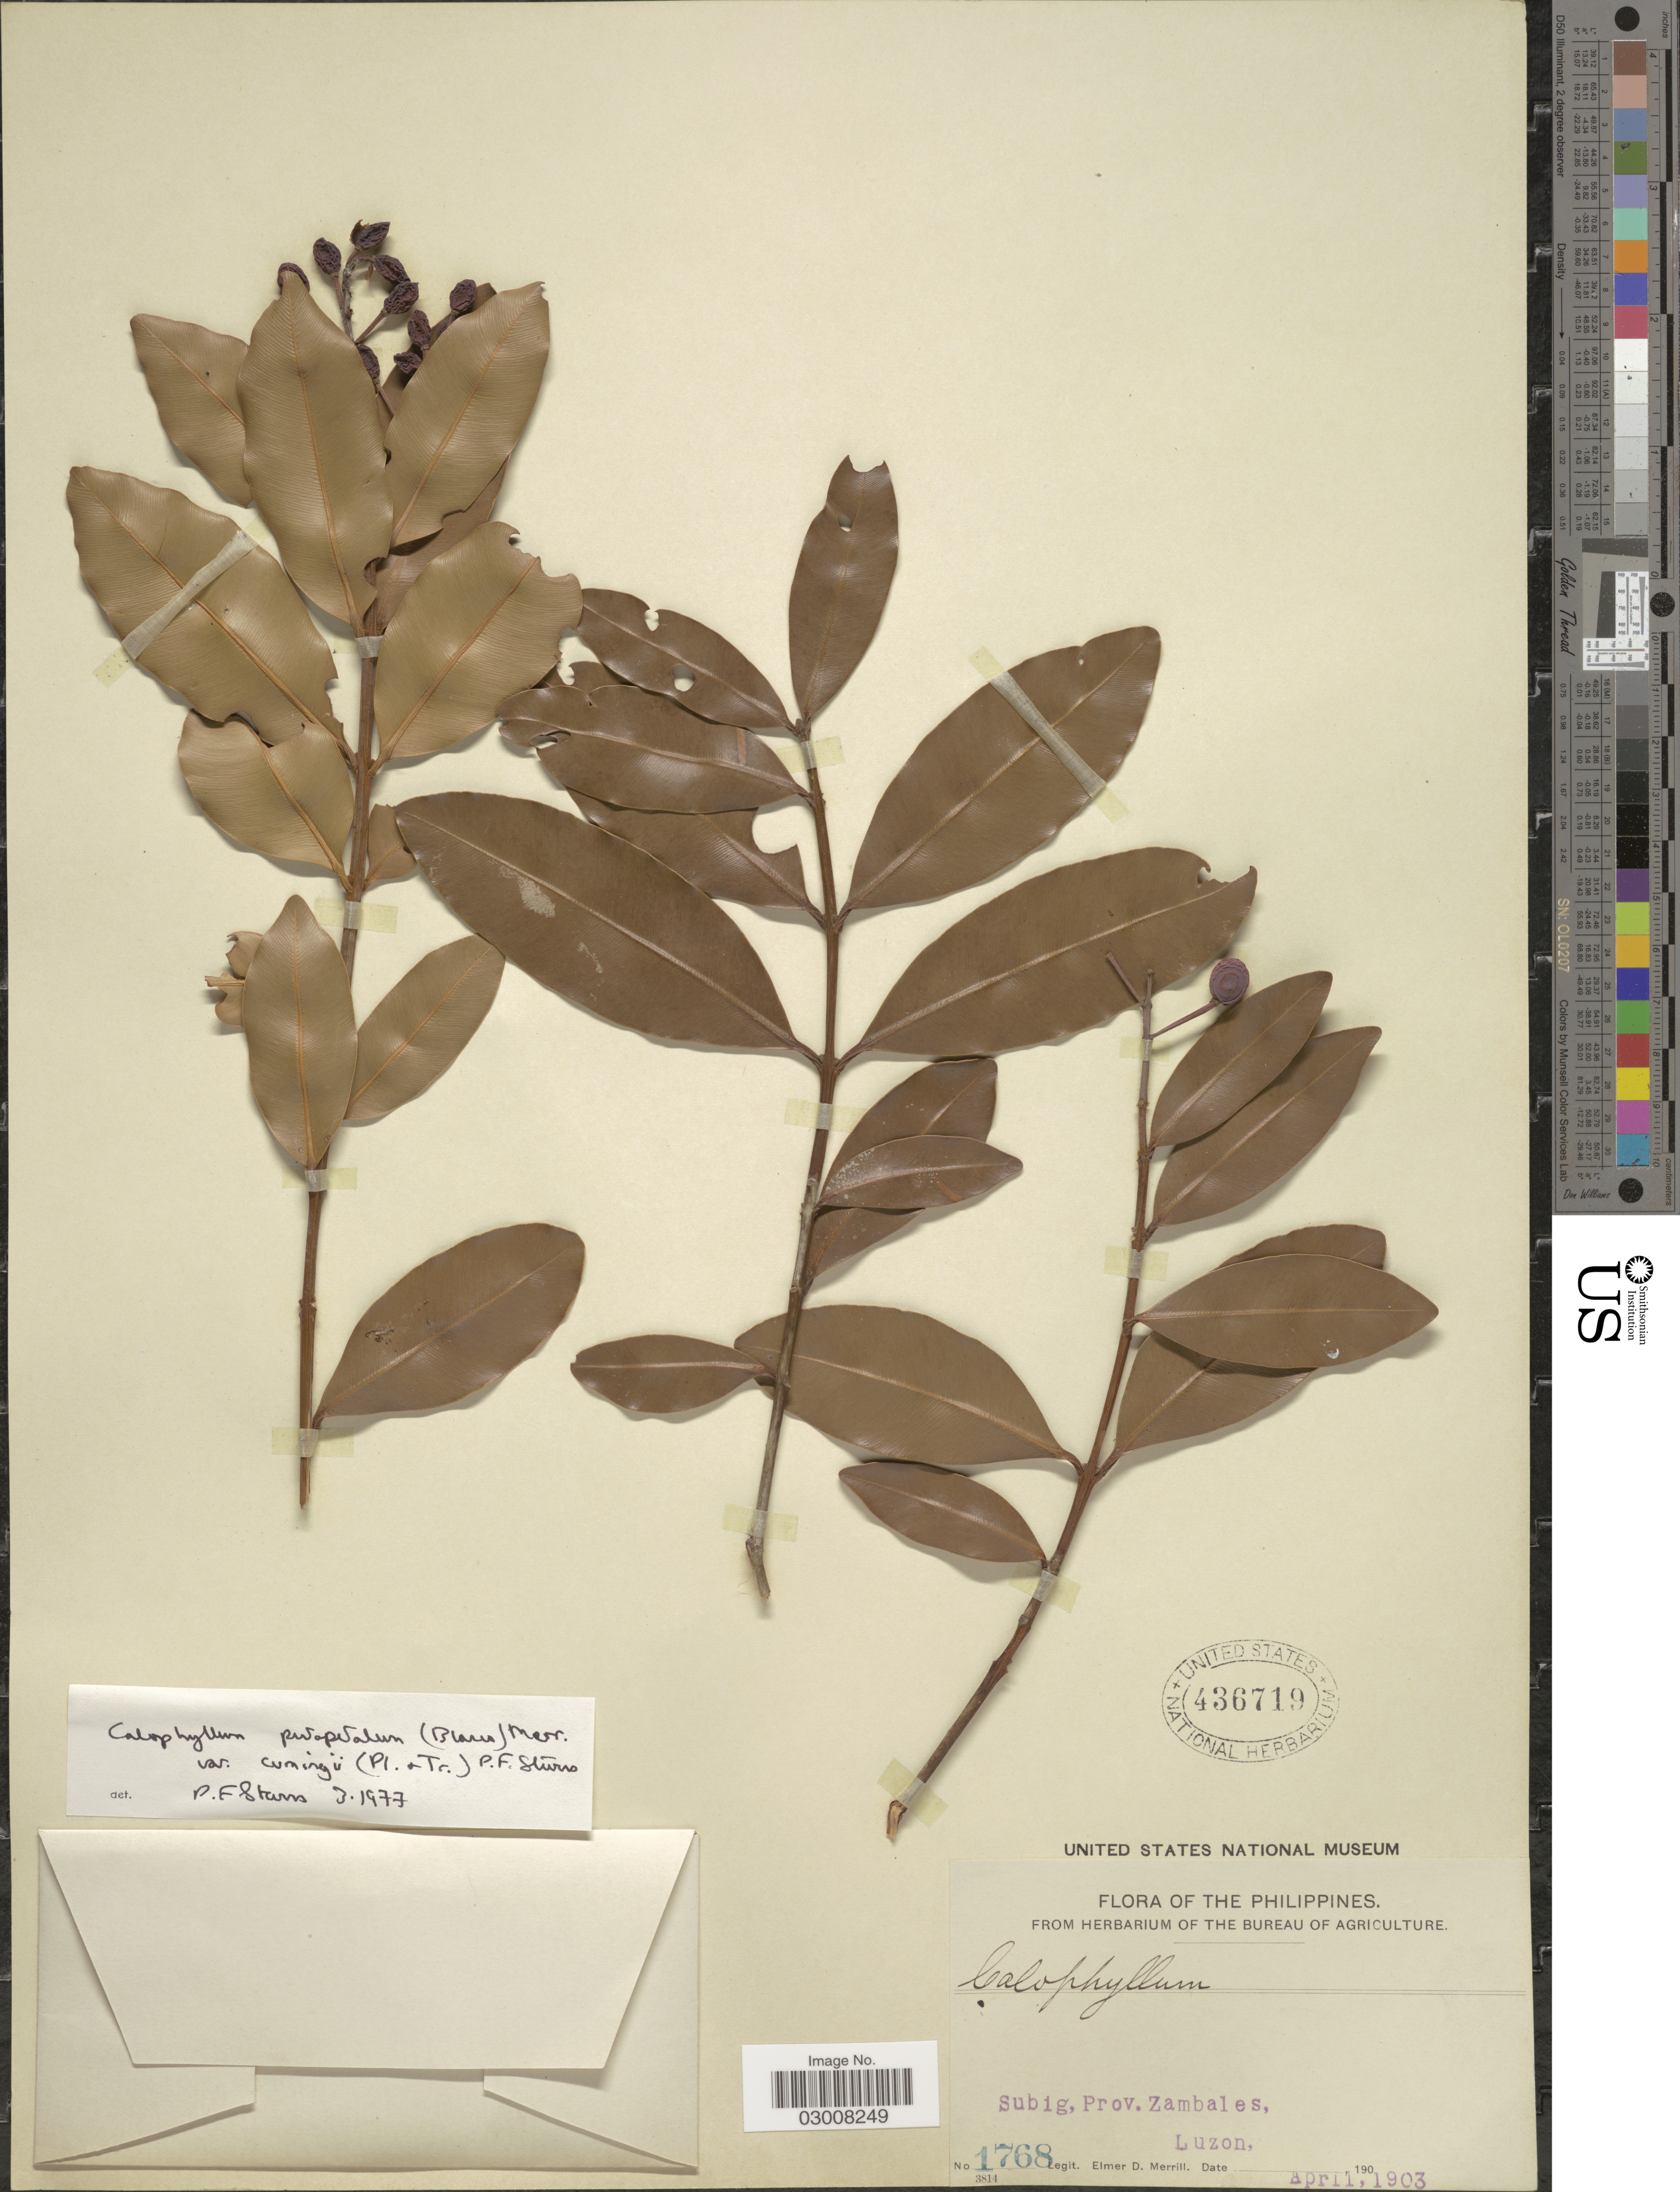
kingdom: Plantae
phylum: Tracheophyta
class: Magnoliopsida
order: Malpighiales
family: Calophyllaceae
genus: Calophyllum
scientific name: Calophyllum pentapetalum var. cumingii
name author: P.F. Stevens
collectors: E. D. Merrill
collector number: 1768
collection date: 1903-04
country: Philippines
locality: Subig, Prov. Zambales, Luzon.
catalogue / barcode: US 436719